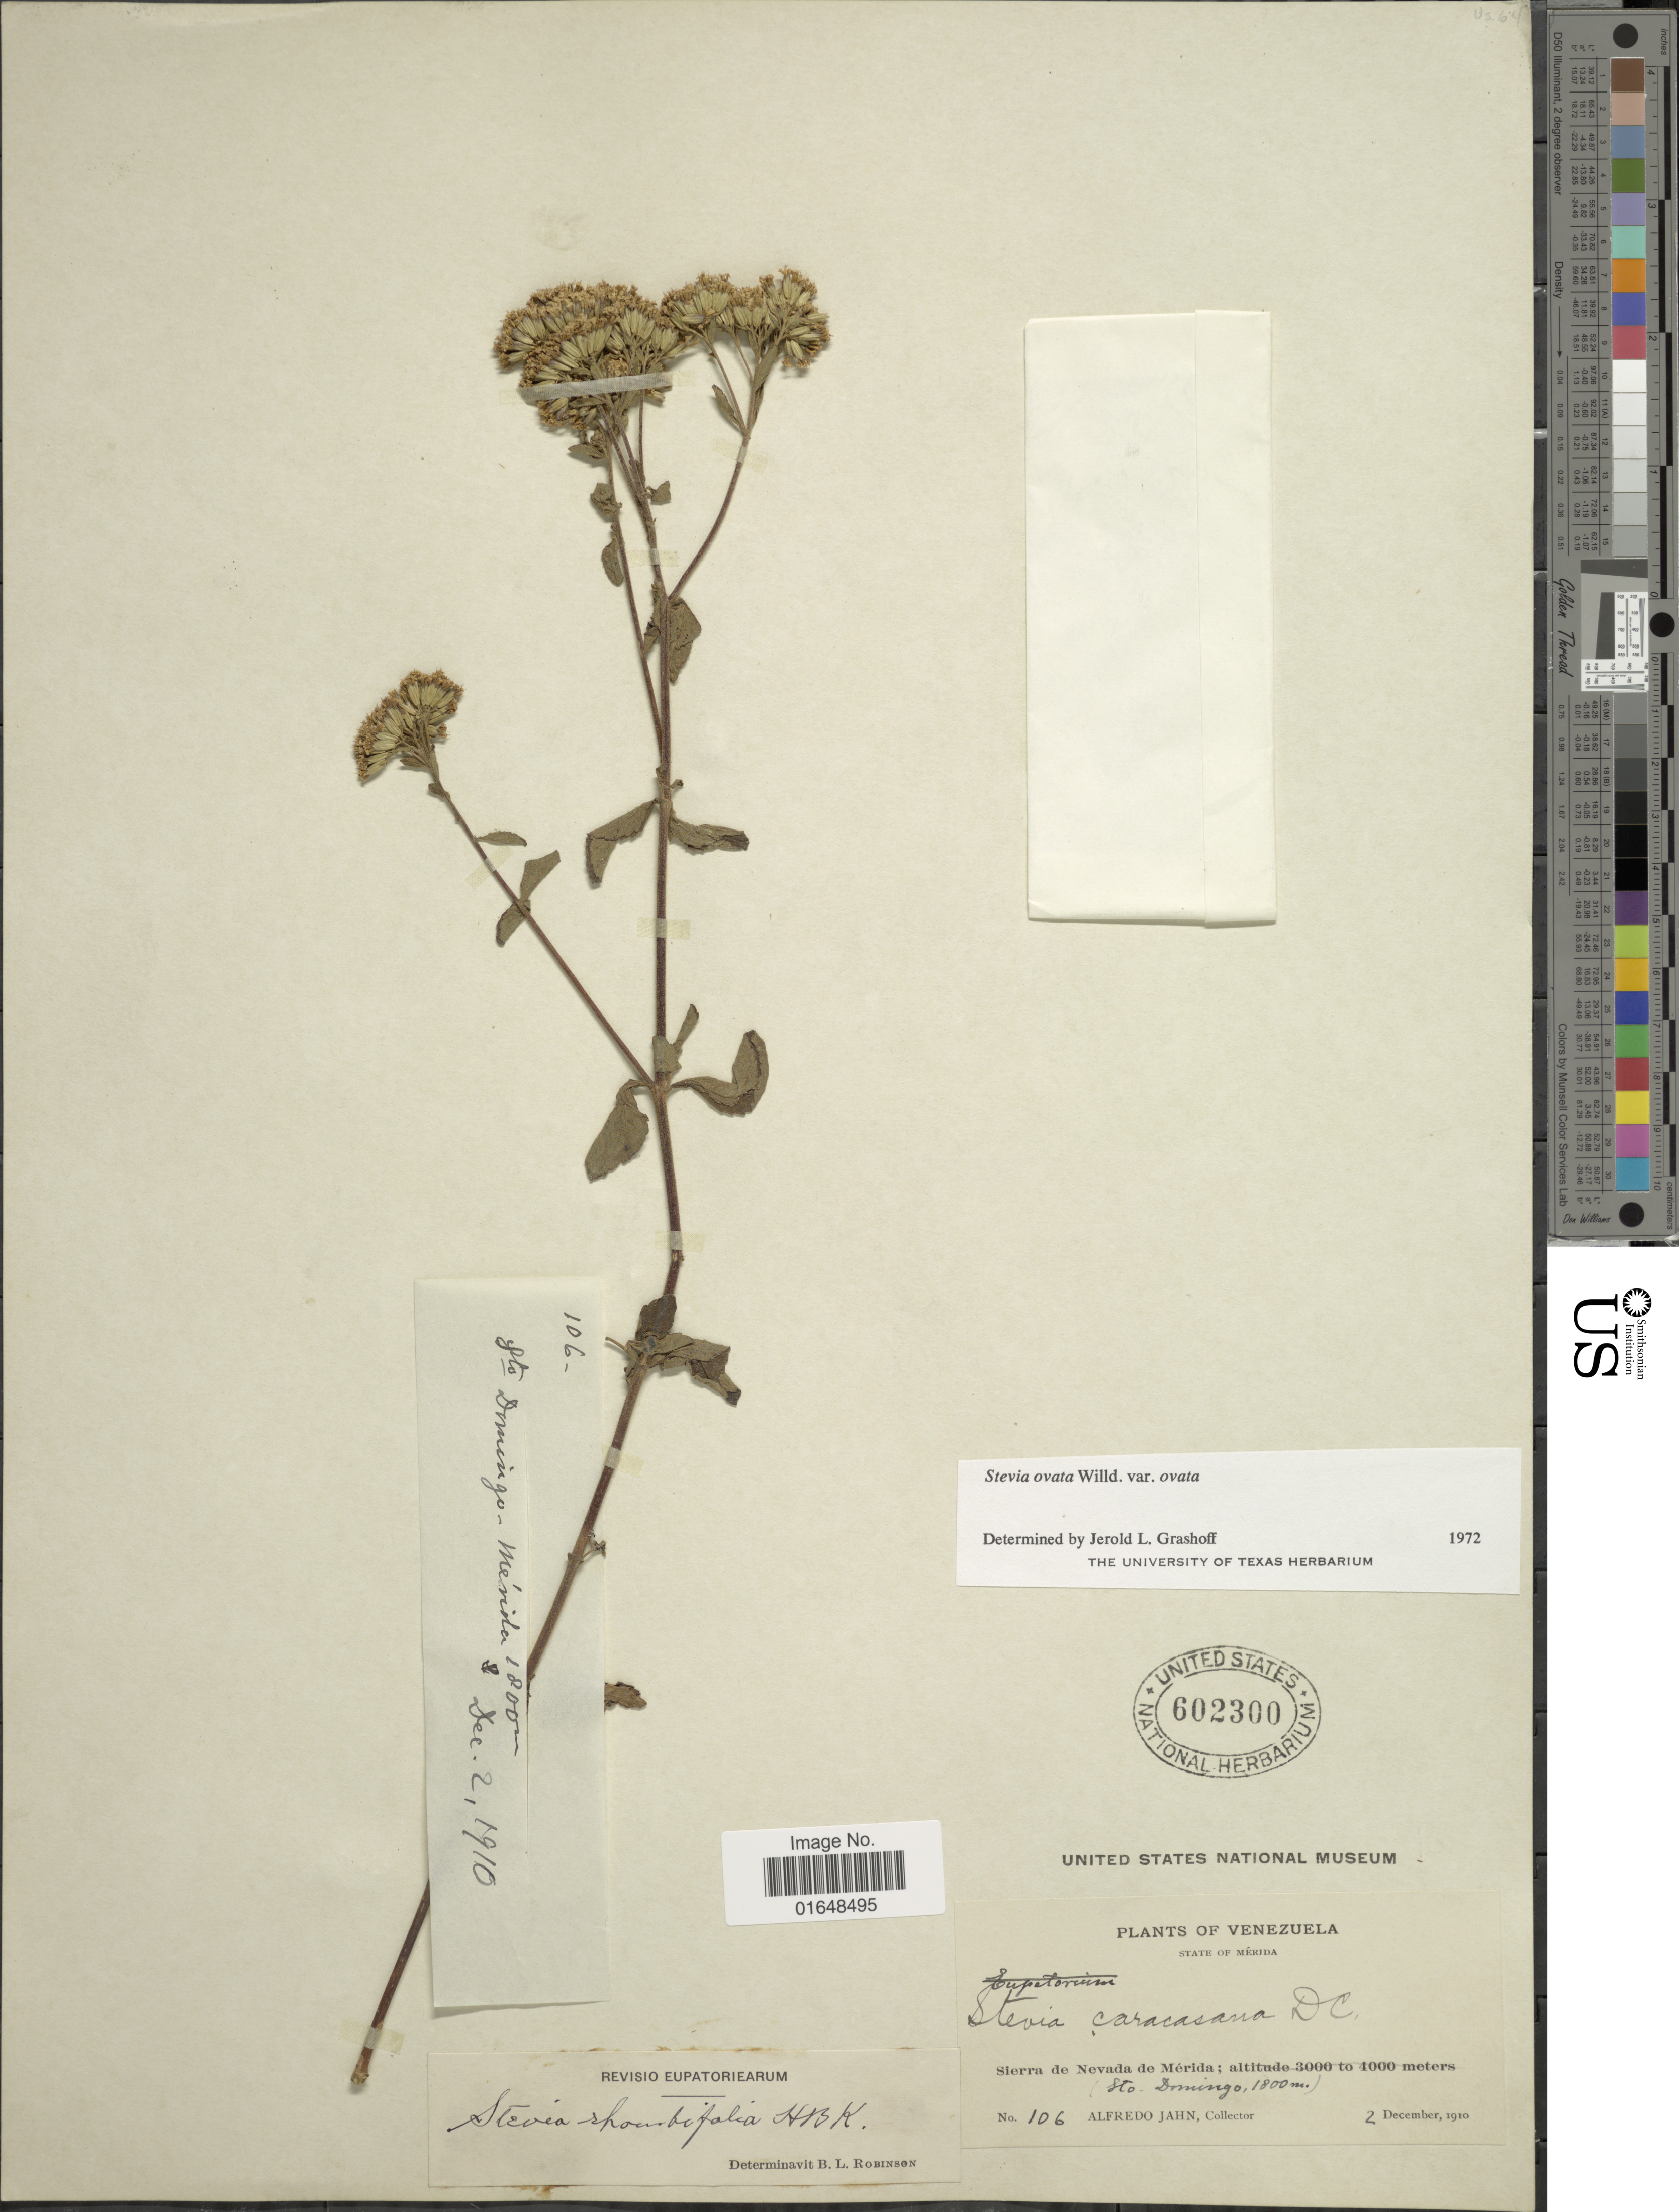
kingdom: Plantae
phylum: Tracheophyta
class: Magnoliopsida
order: Asterales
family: Asteraceae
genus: Stevia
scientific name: Stevia ovata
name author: Willd.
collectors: A. Jahn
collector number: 106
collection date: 1910-12-02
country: Venezuela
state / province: Mérida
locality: State of Mérida. Sierra de Nevada de Mérida (Sto. Domingo)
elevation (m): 1800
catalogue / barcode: US 602300